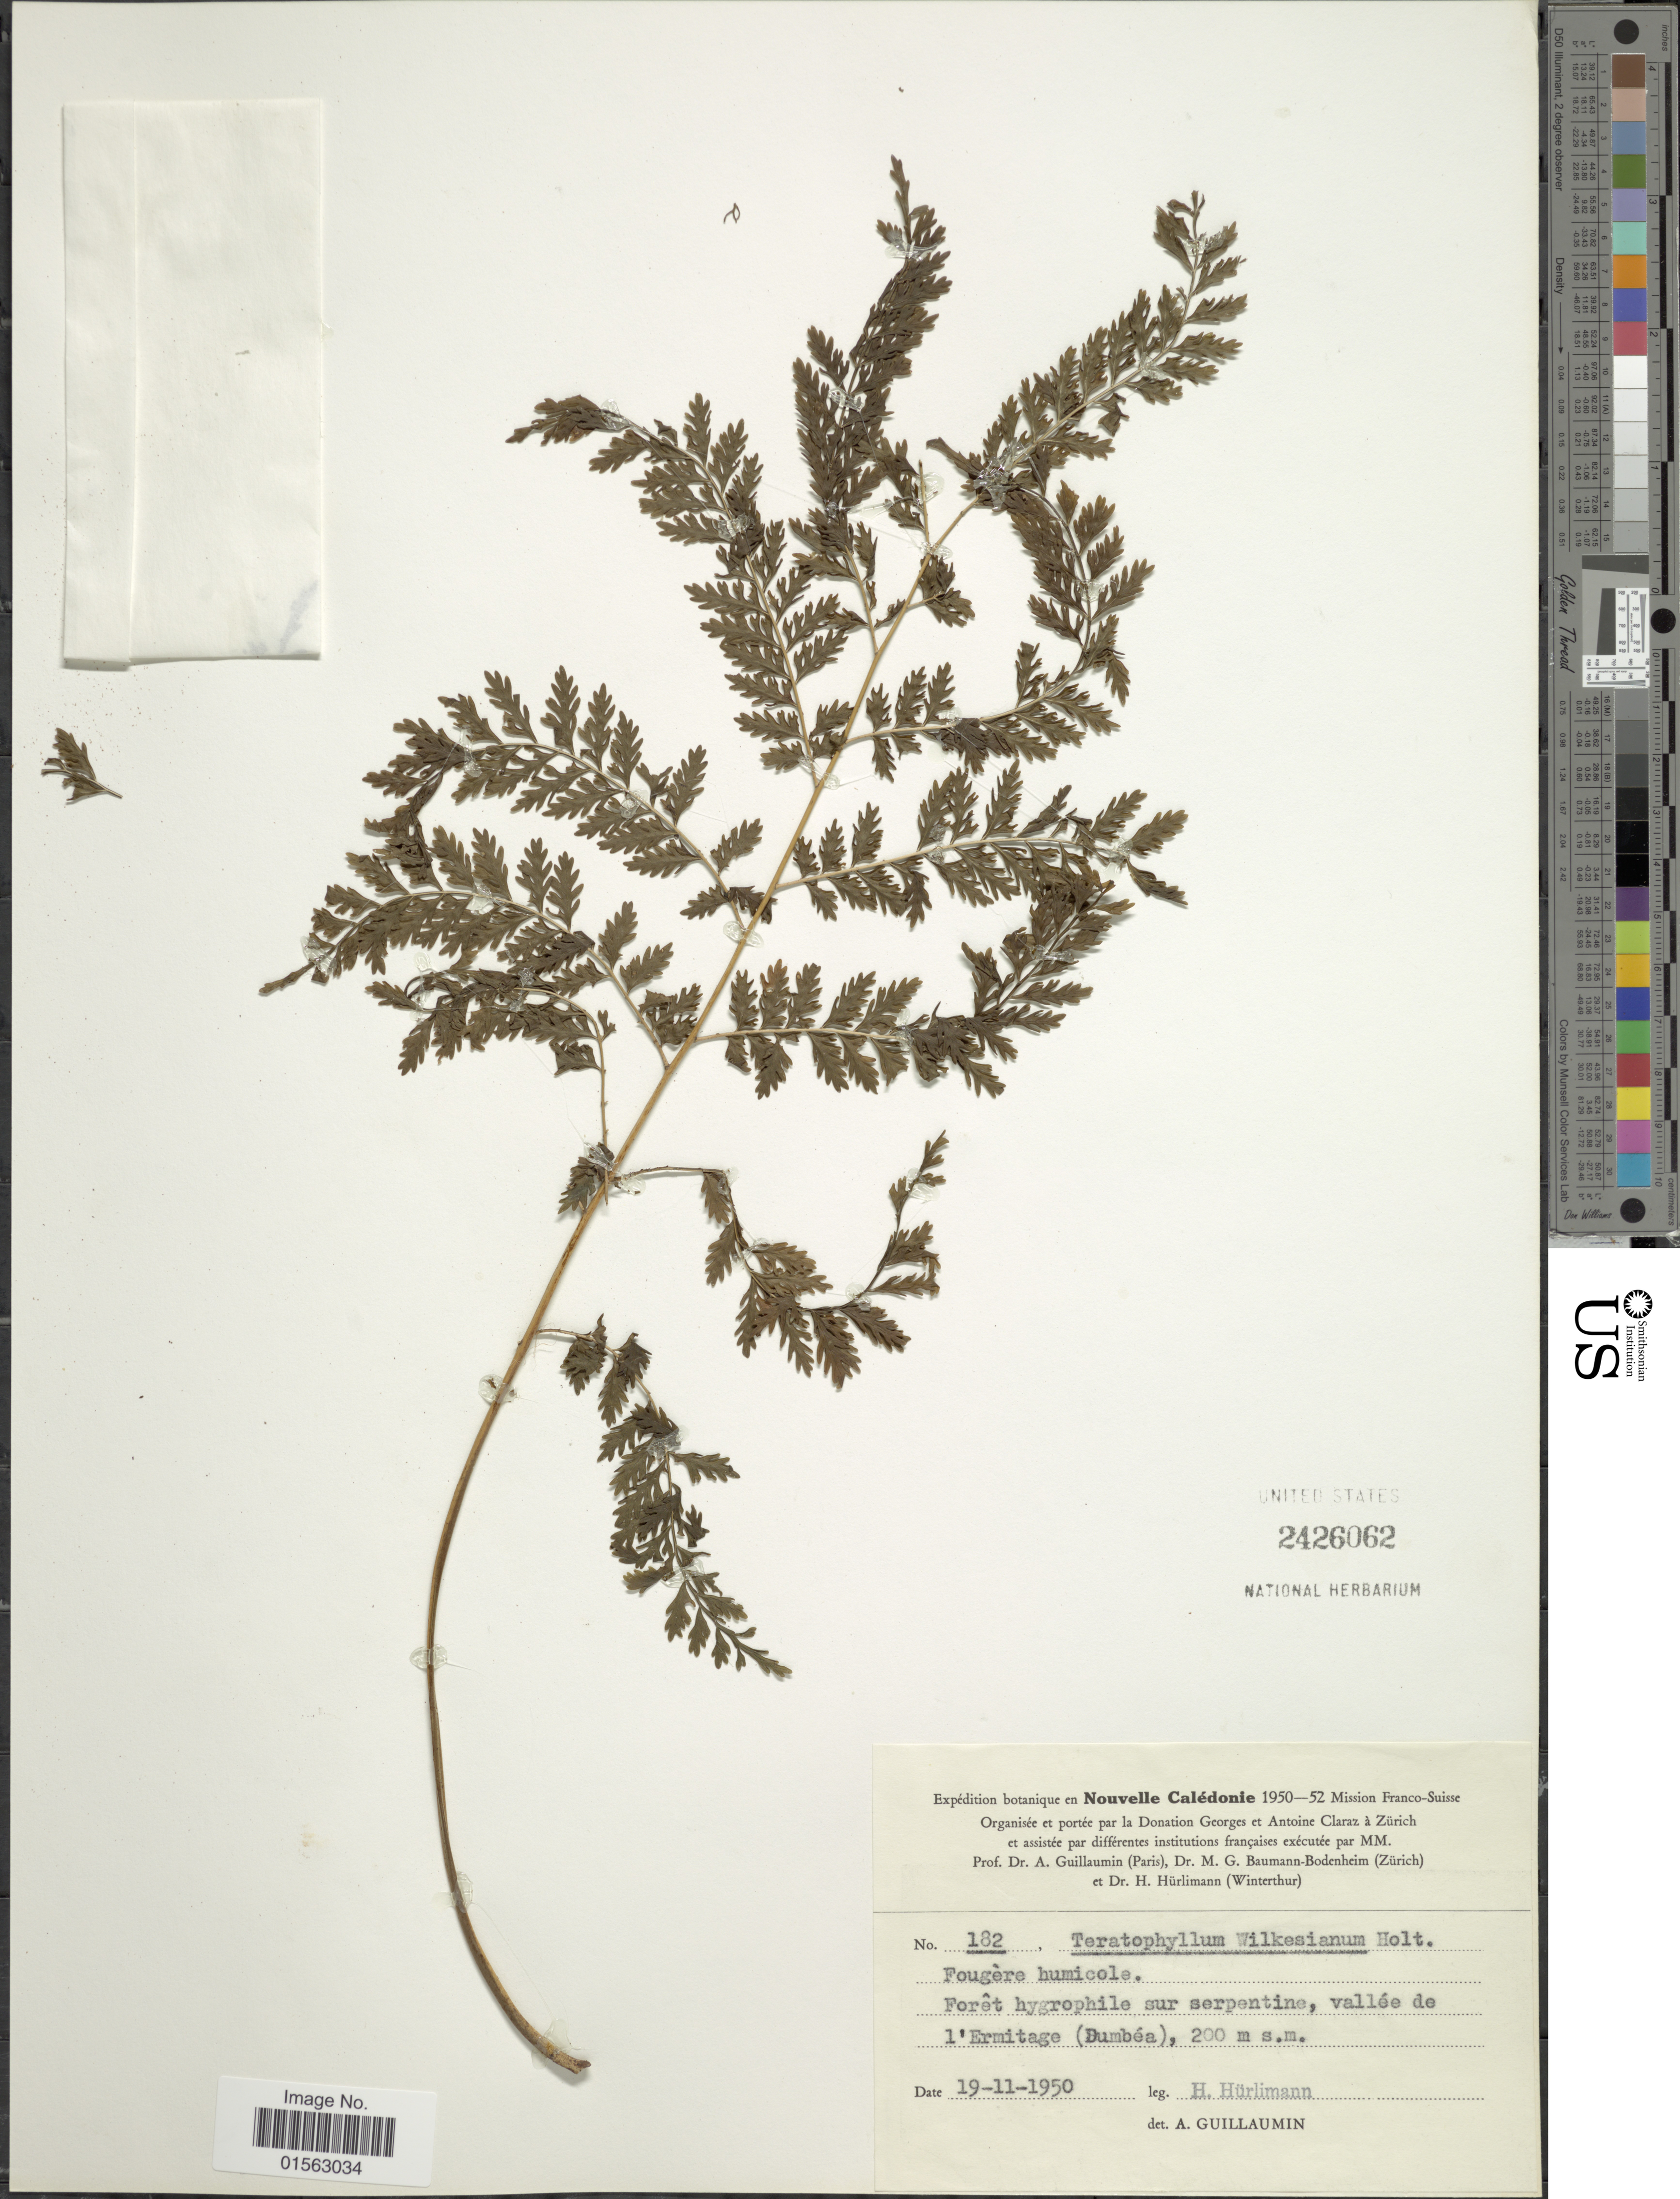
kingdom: Plantae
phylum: Tracheophyta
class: Polypodiopsida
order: Polypodiales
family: Dryopteridaceae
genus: Teratophyllum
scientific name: Teratophyllum wilkesianum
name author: (Brack.) Holttum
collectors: H. Hurlimann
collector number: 182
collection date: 1950-11-19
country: New Caledonia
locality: Forêt hygrophile sur serpentine, vallée de l'Ermitage (Dumbéa)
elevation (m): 200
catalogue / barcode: US 2426062